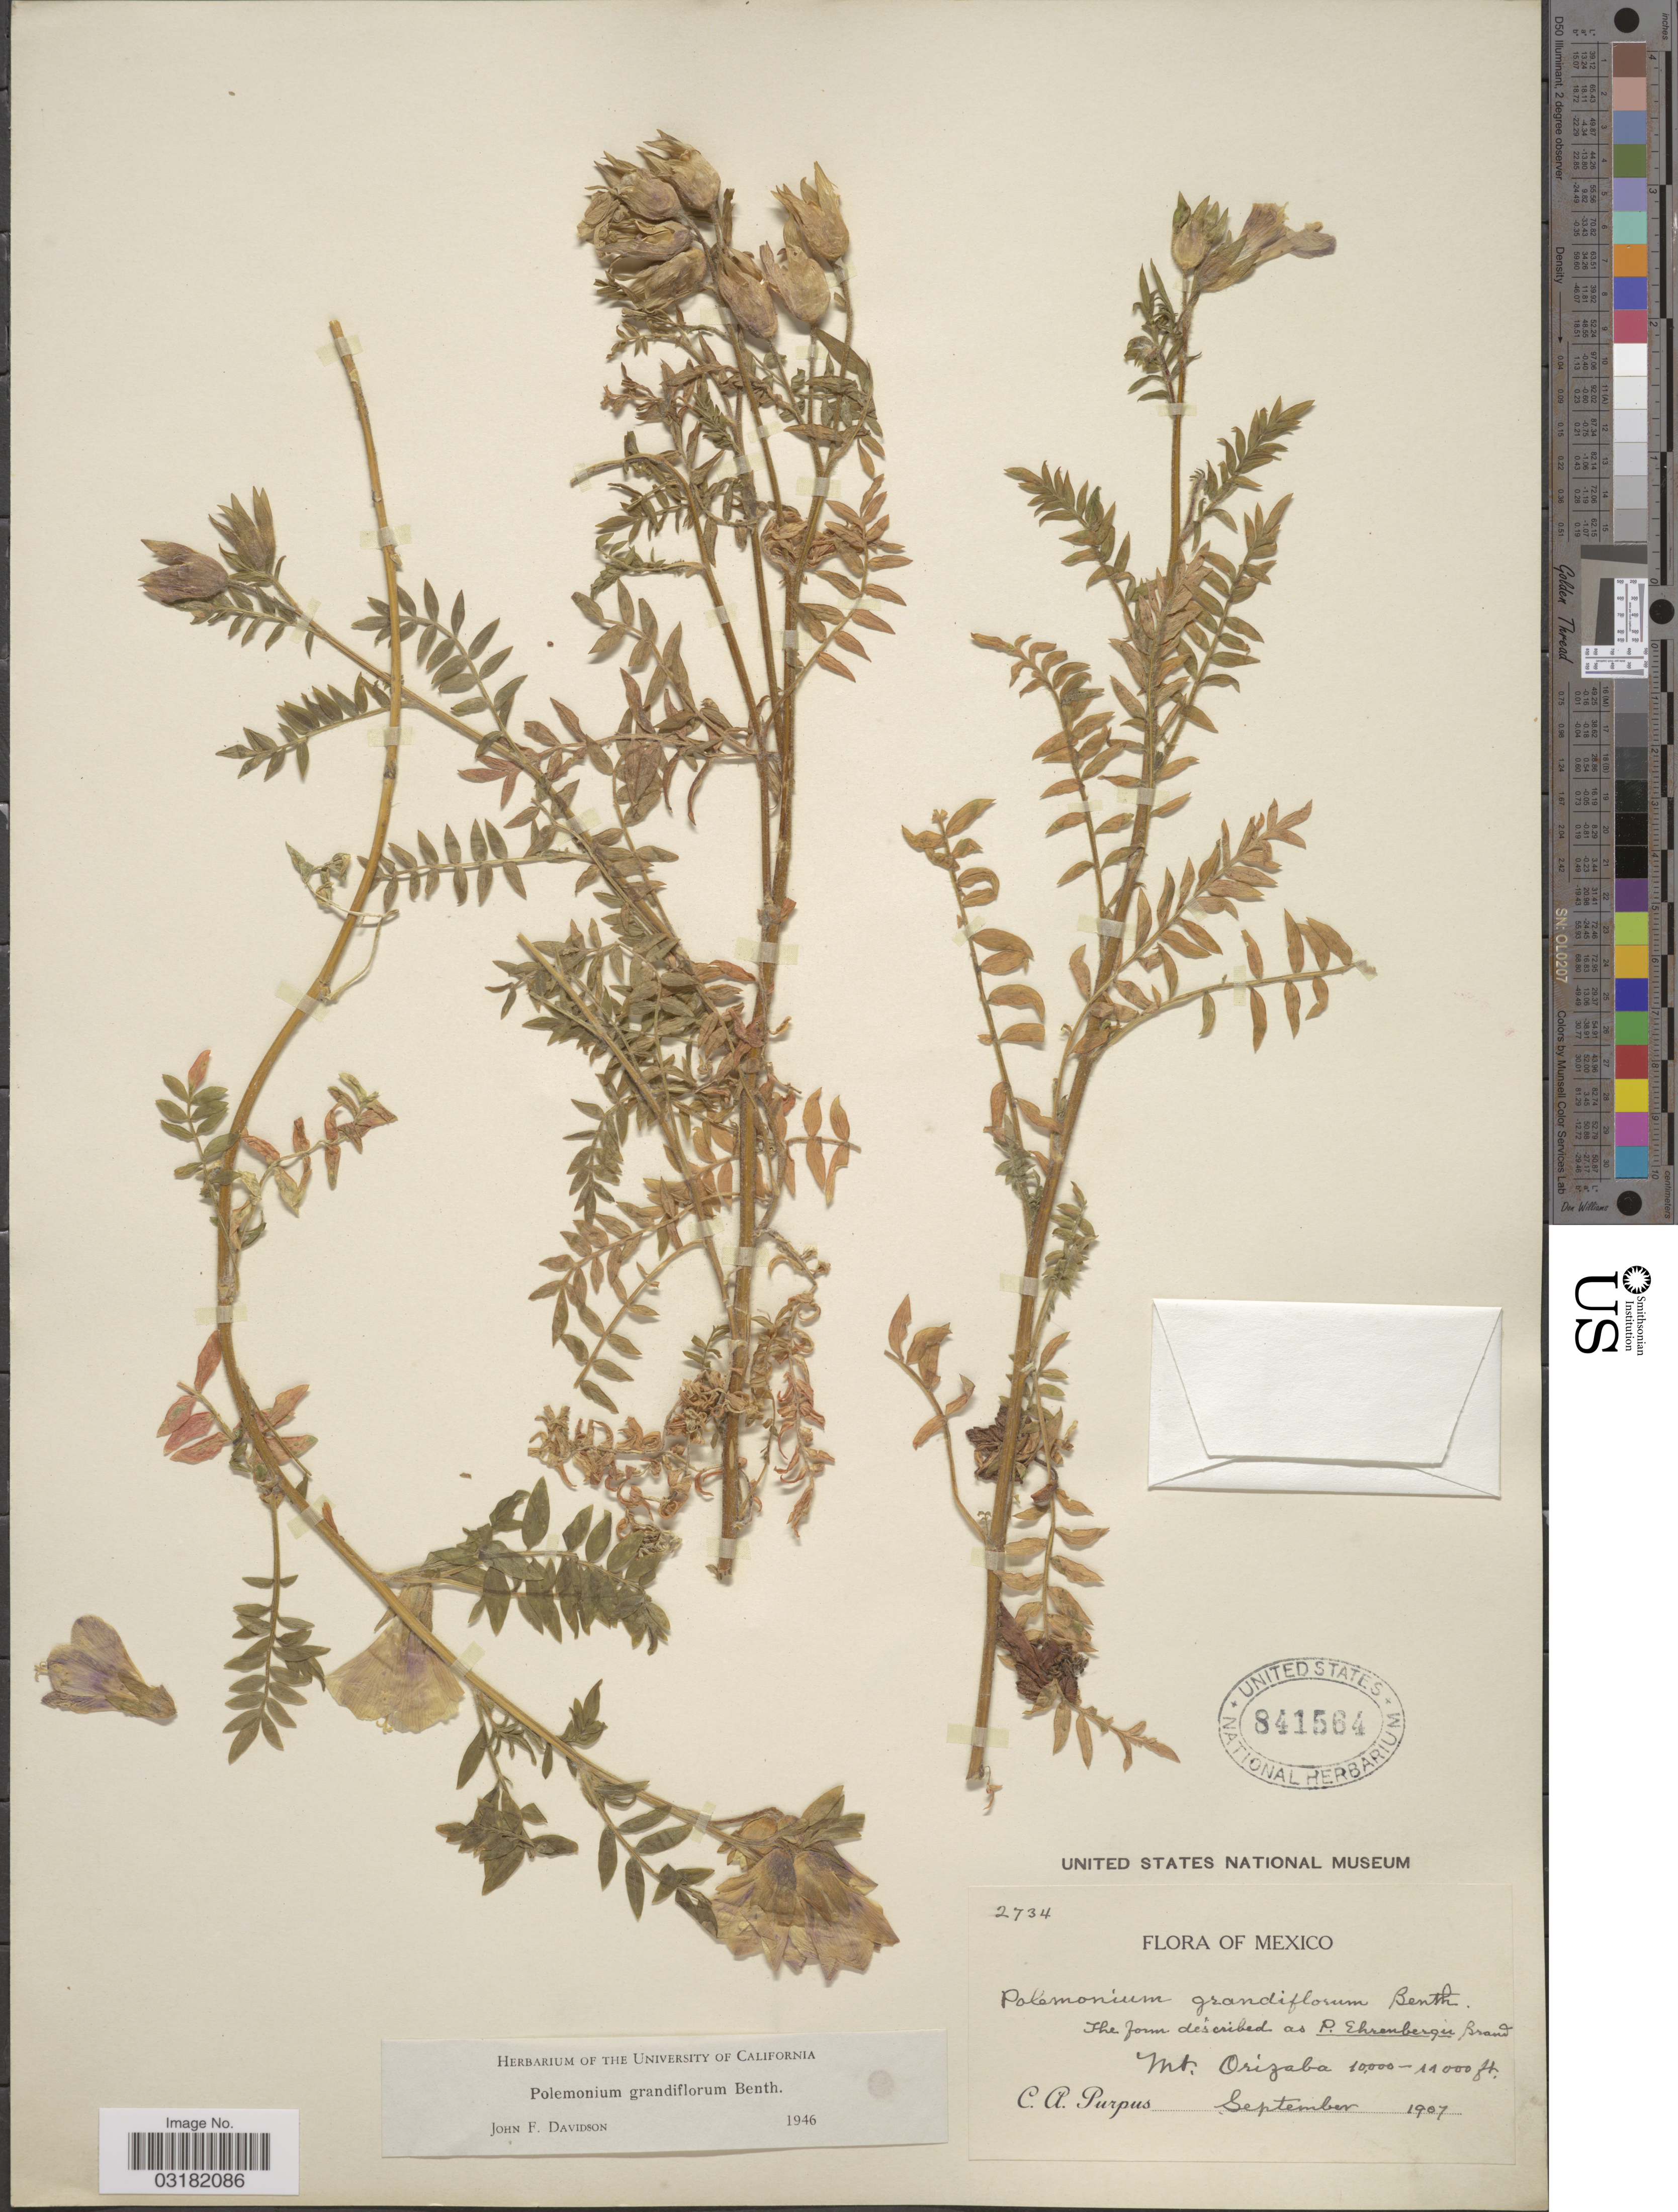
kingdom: Plantae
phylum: Tracheophyta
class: Magnoliopsida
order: Ericales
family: Polemoniaceae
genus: Polemonium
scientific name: Polemonium grandiflorum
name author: Benth.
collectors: C. A. Purpus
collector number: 2734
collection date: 1907-09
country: Mexico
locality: Mt. Orizaba.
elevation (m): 3048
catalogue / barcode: US 841564